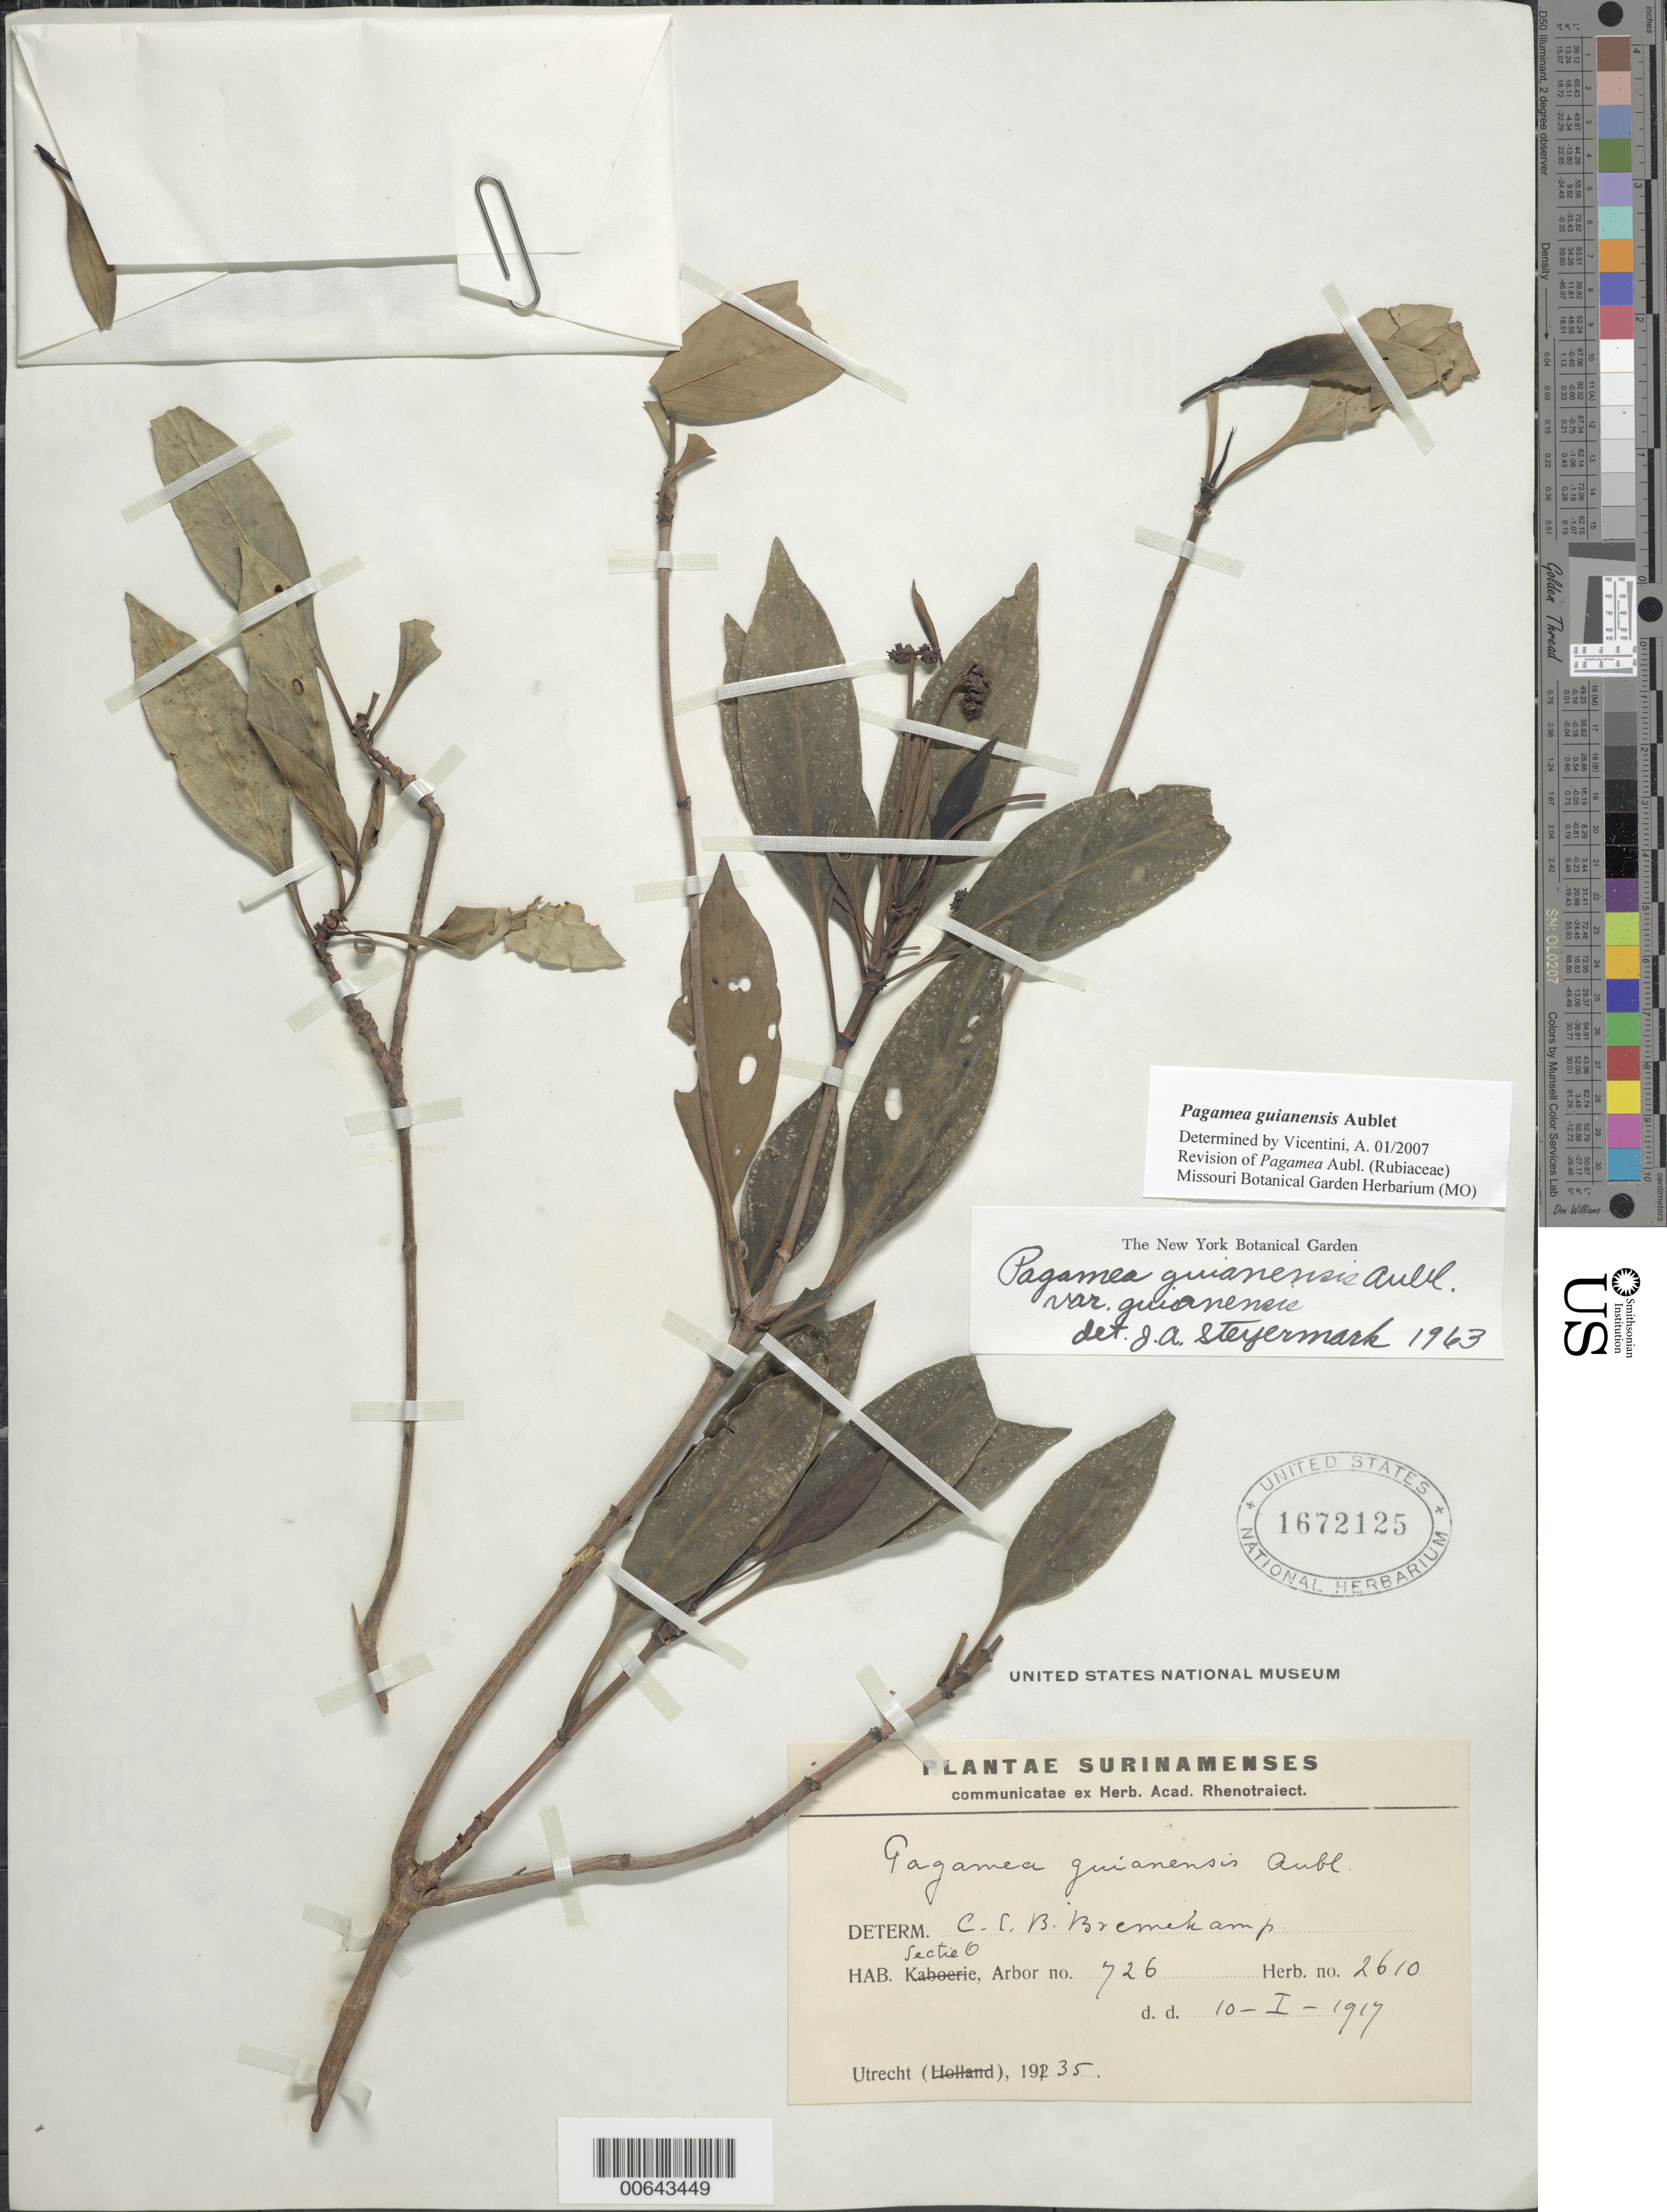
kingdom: Plantae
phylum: Tracheophyta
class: Magnoliopsida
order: Gentianales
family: Rubiaceae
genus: Pagamea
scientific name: Pagamea guianensis var. guianensis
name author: Aubl.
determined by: Steyermark, Julian A., (VEN)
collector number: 2610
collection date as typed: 10-Jan-17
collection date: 1917-01-10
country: Suriname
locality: Sectie O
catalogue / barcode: US 1672125